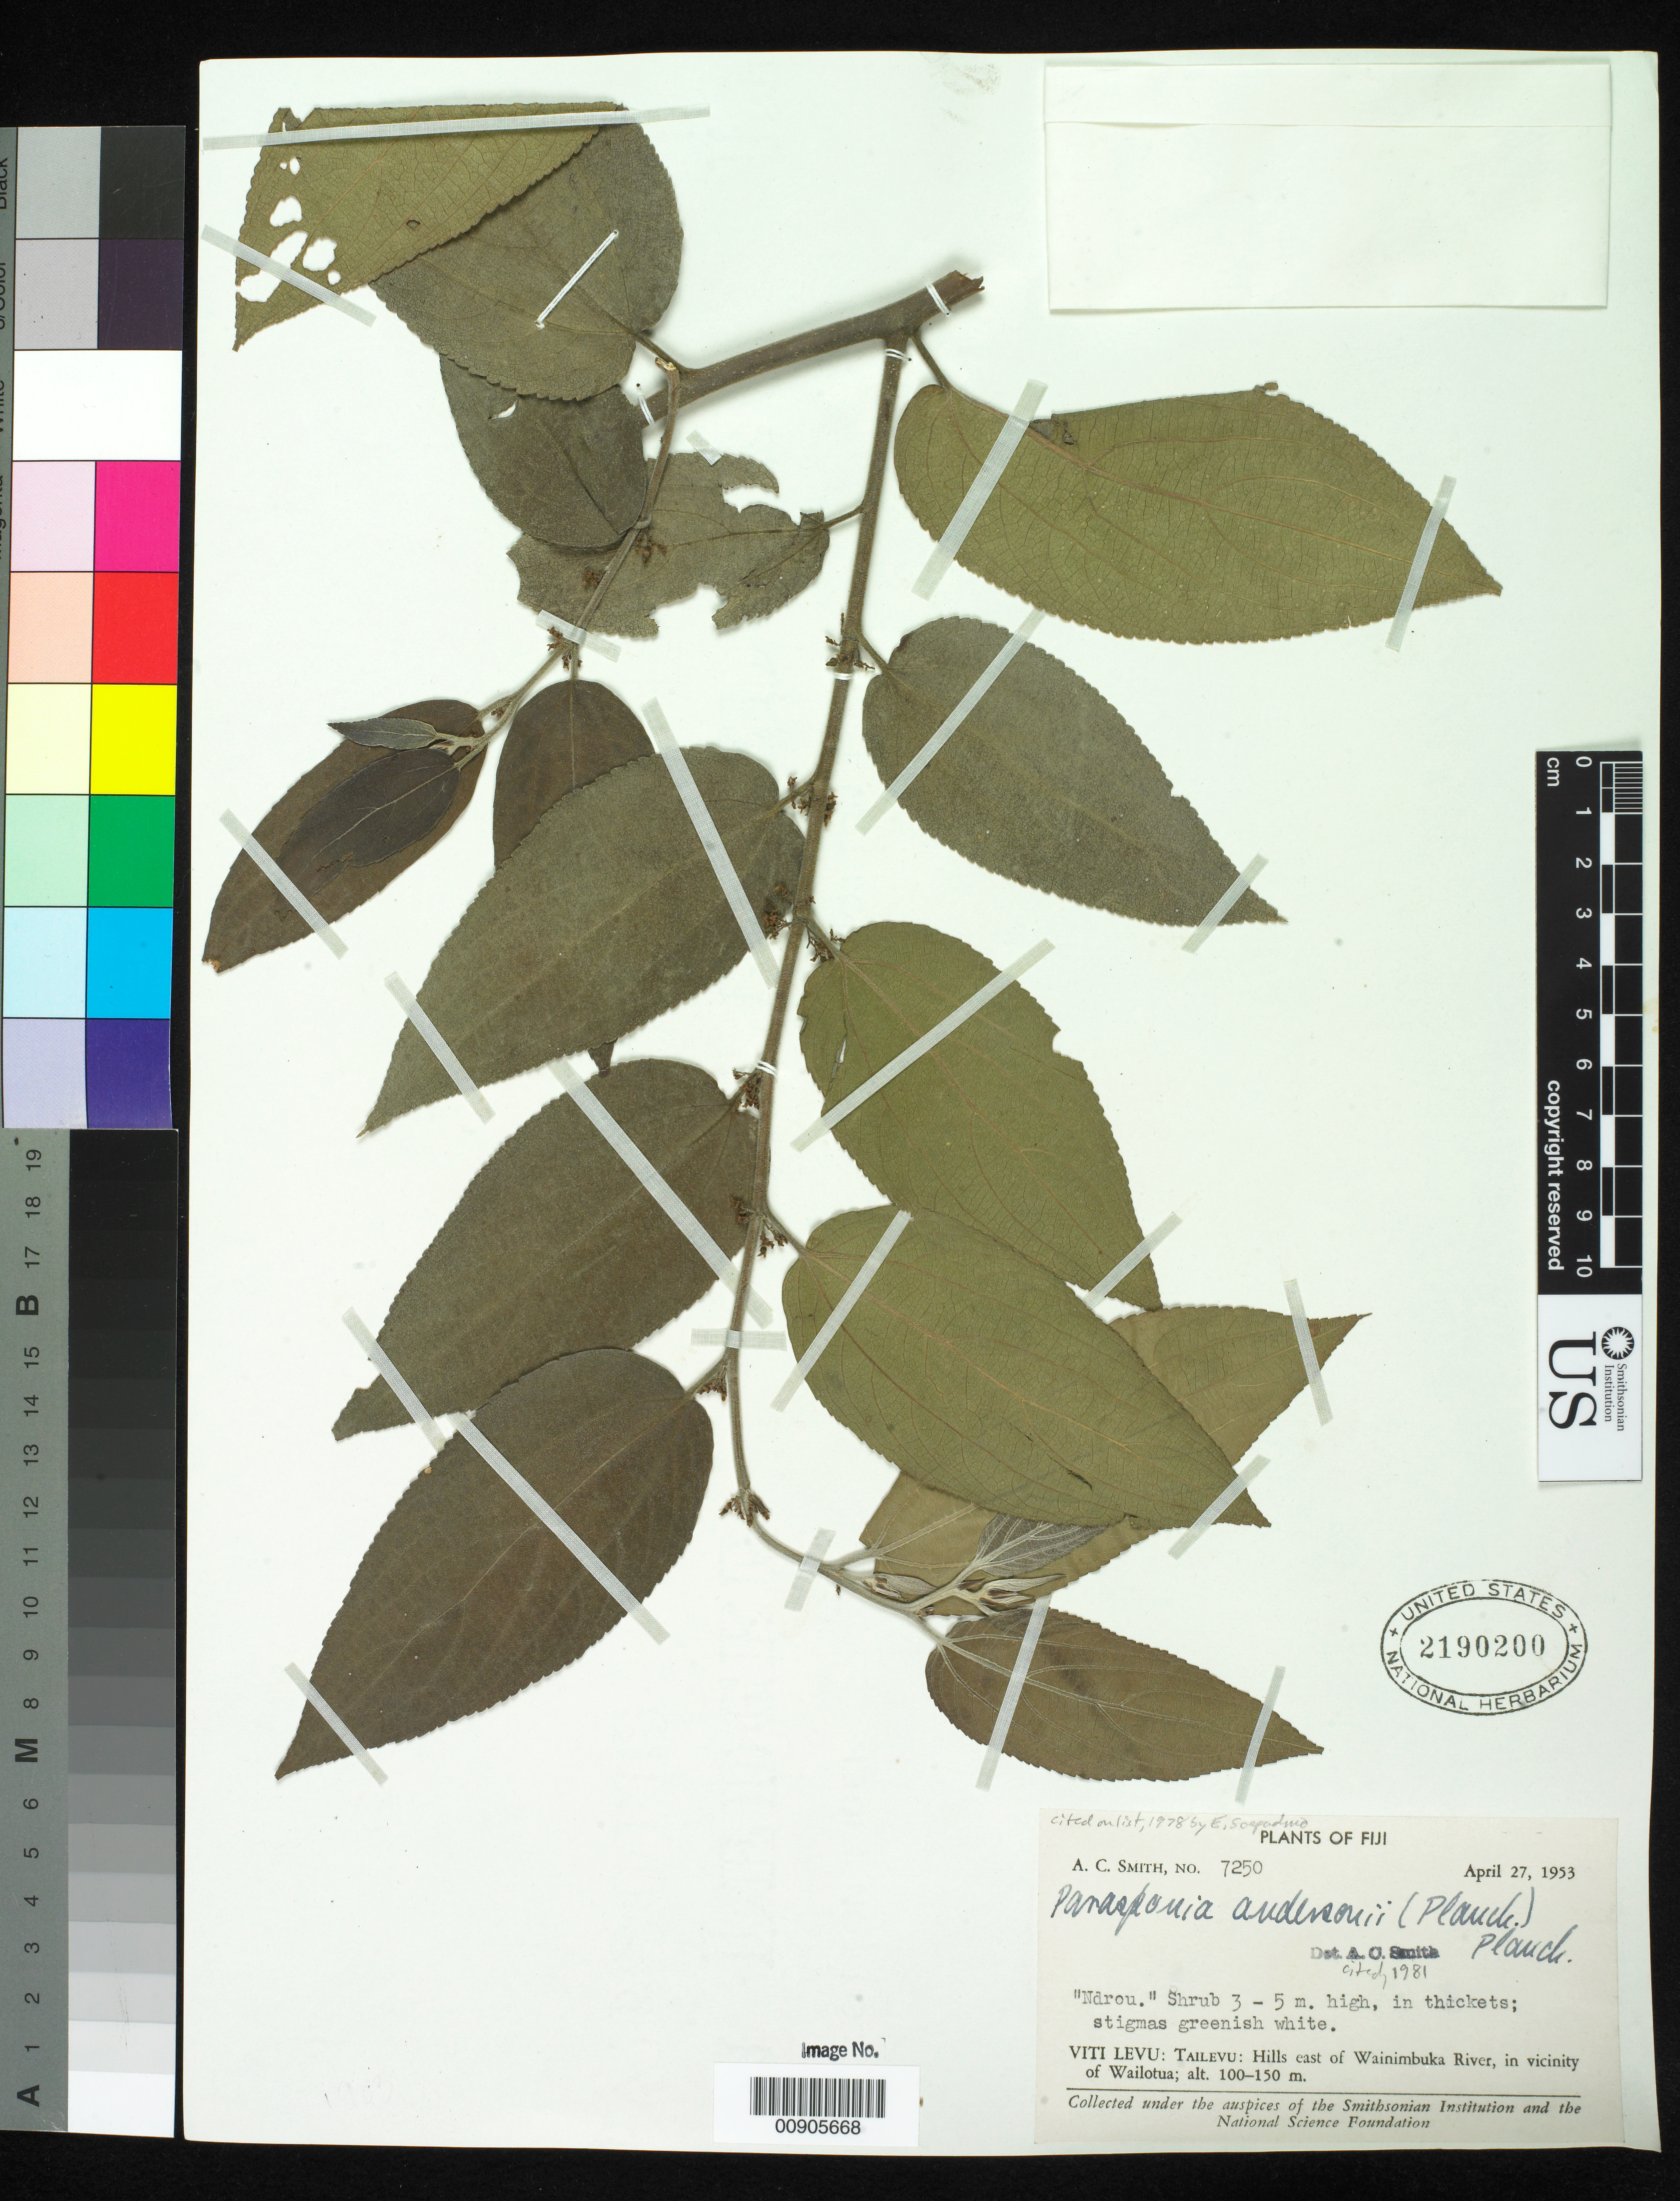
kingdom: Plantae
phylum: Tracheophyta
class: Magnoliopsida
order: Rosales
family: Cannabaceae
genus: Parasponia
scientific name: Parasponia andersonii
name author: Planch.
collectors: C. A. Smith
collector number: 7250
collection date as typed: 27 Apr 1953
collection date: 1953-04-27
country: Fiji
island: Viti Levu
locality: Tailvevu, hills E of Wainimbuka River, in vicinity of Ndakuivuna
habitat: in thickets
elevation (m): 100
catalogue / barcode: US 2190200